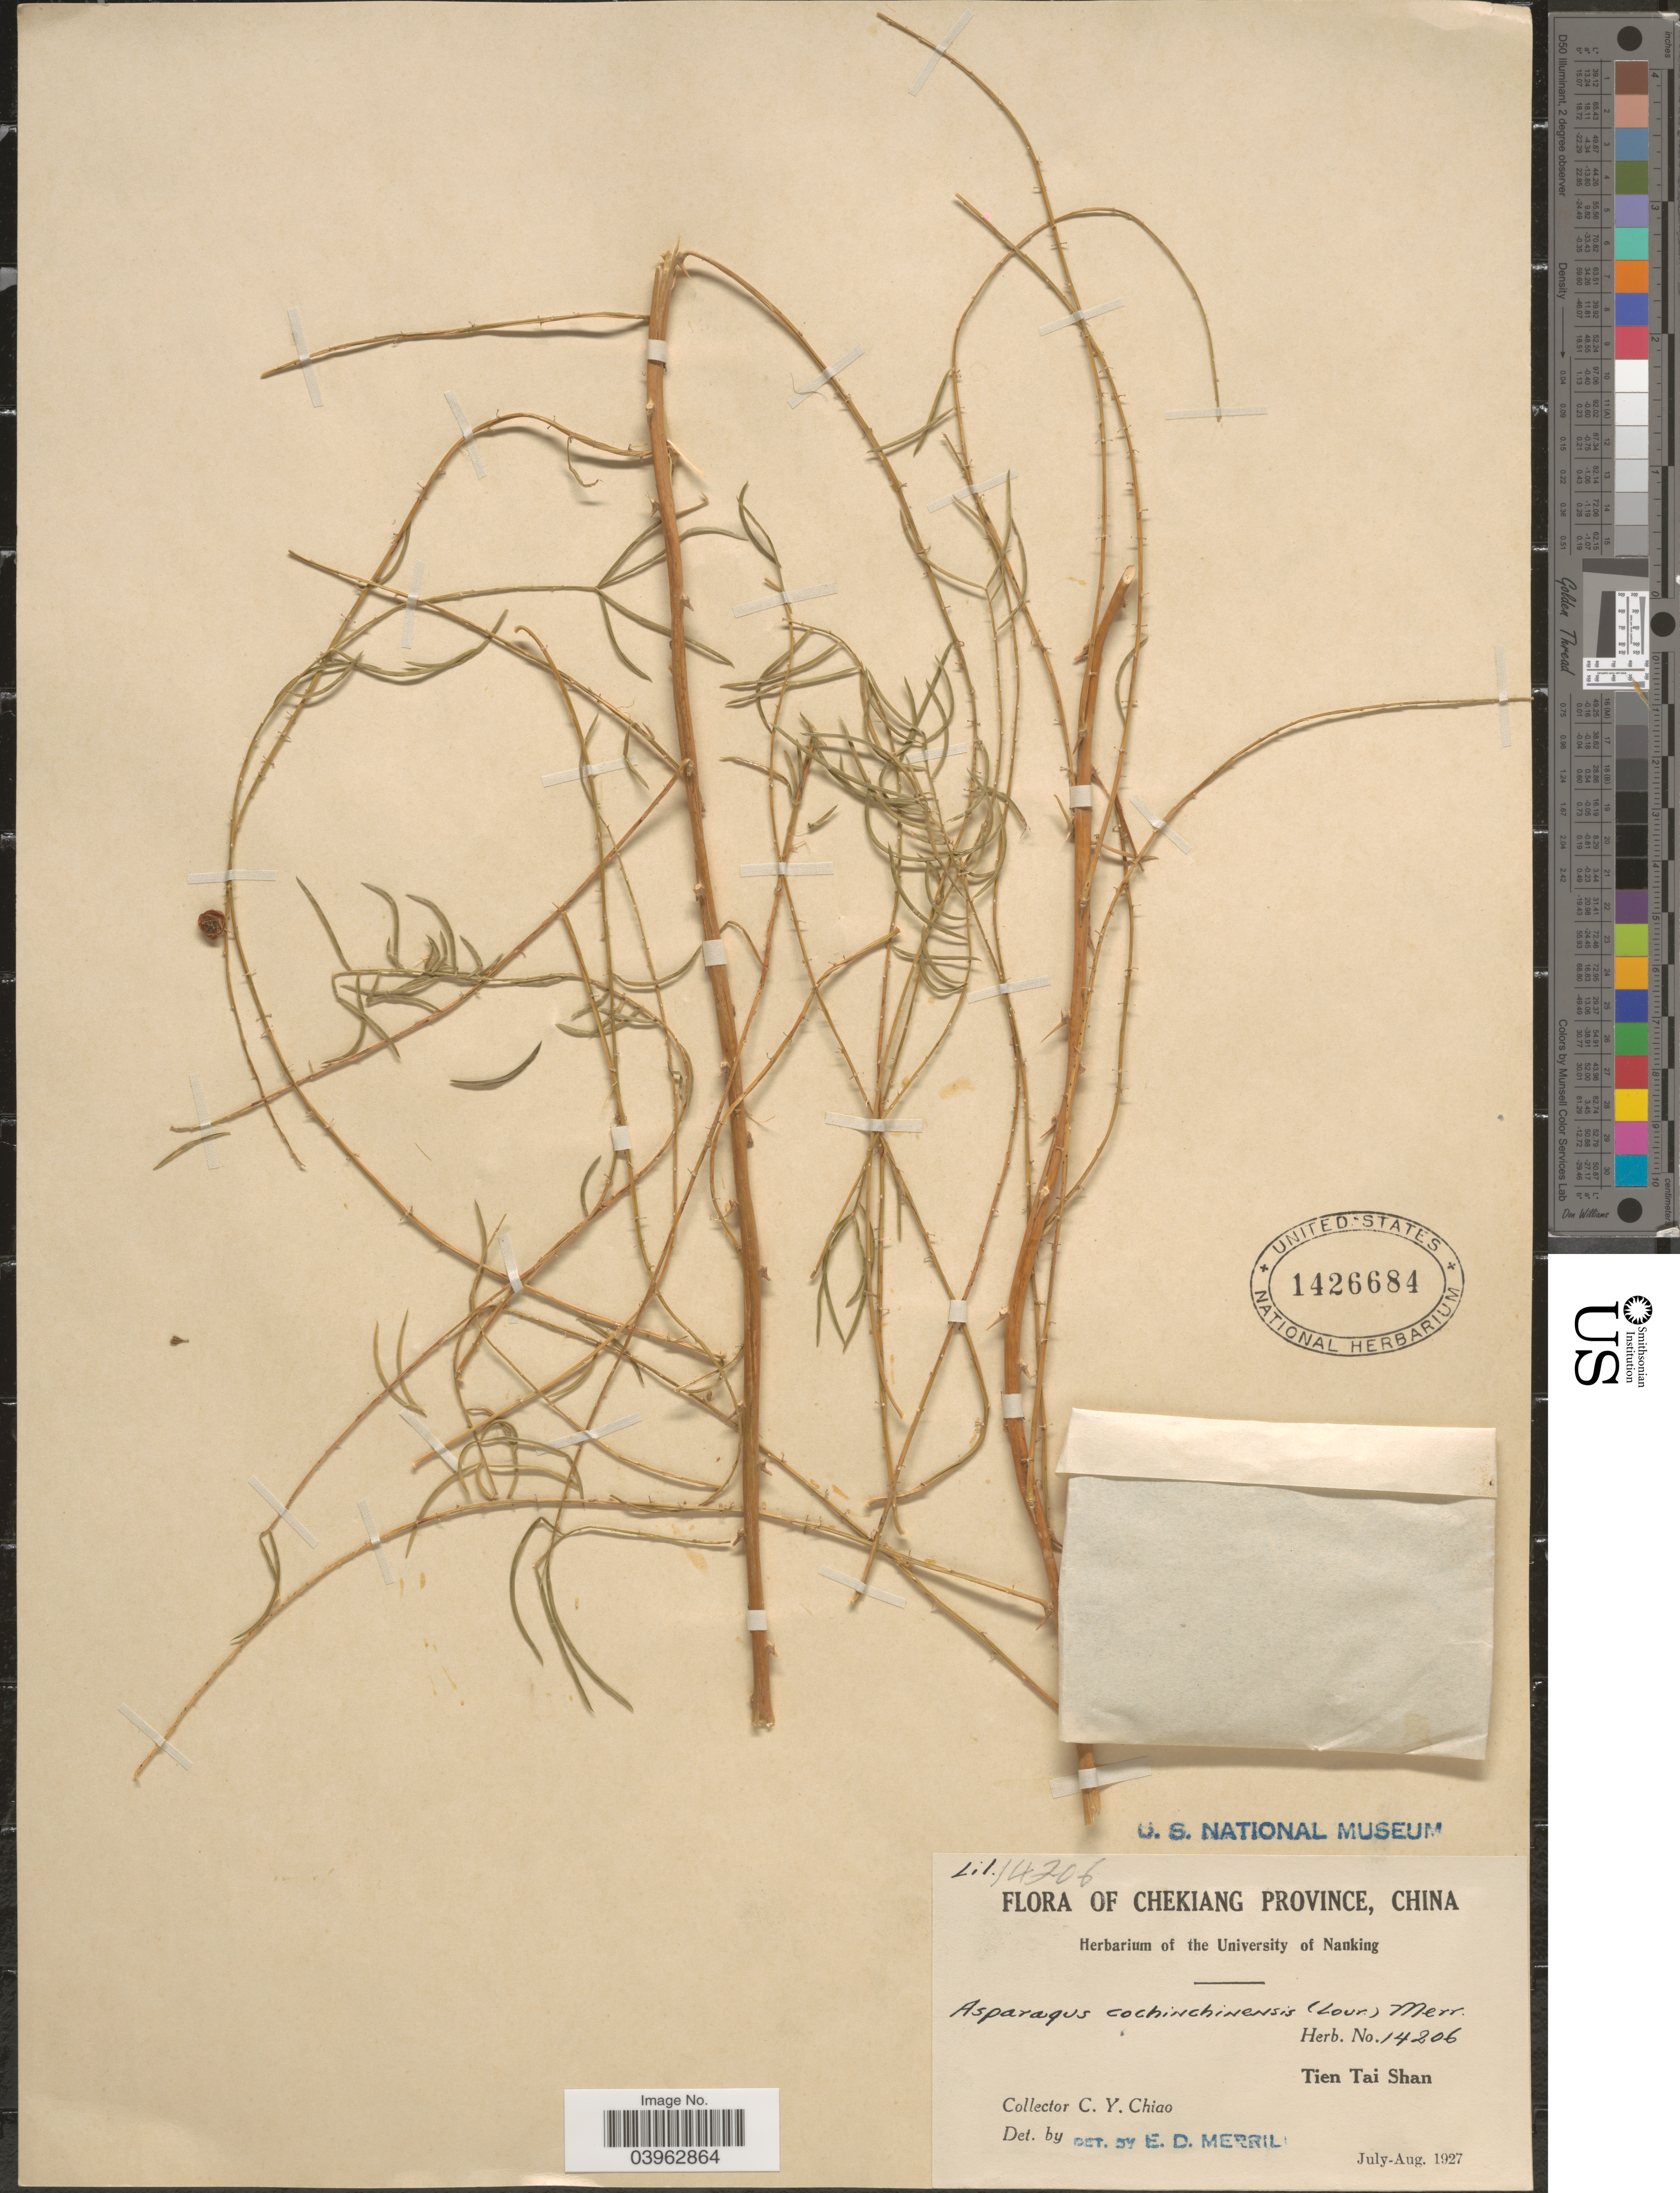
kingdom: Plantae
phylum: Tracheophyta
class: Liliopsida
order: Asparagales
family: Asparagaceae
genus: Asparagus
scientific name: Asparagus cochinchinensis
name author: (Lour.) Merr.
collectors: C. Y. Chiao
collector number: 14206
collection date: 1927-07/1927-08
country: China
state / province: Zhejiang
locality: Chekiang Province. Tien Tai Shan.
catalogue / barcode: US 1426684